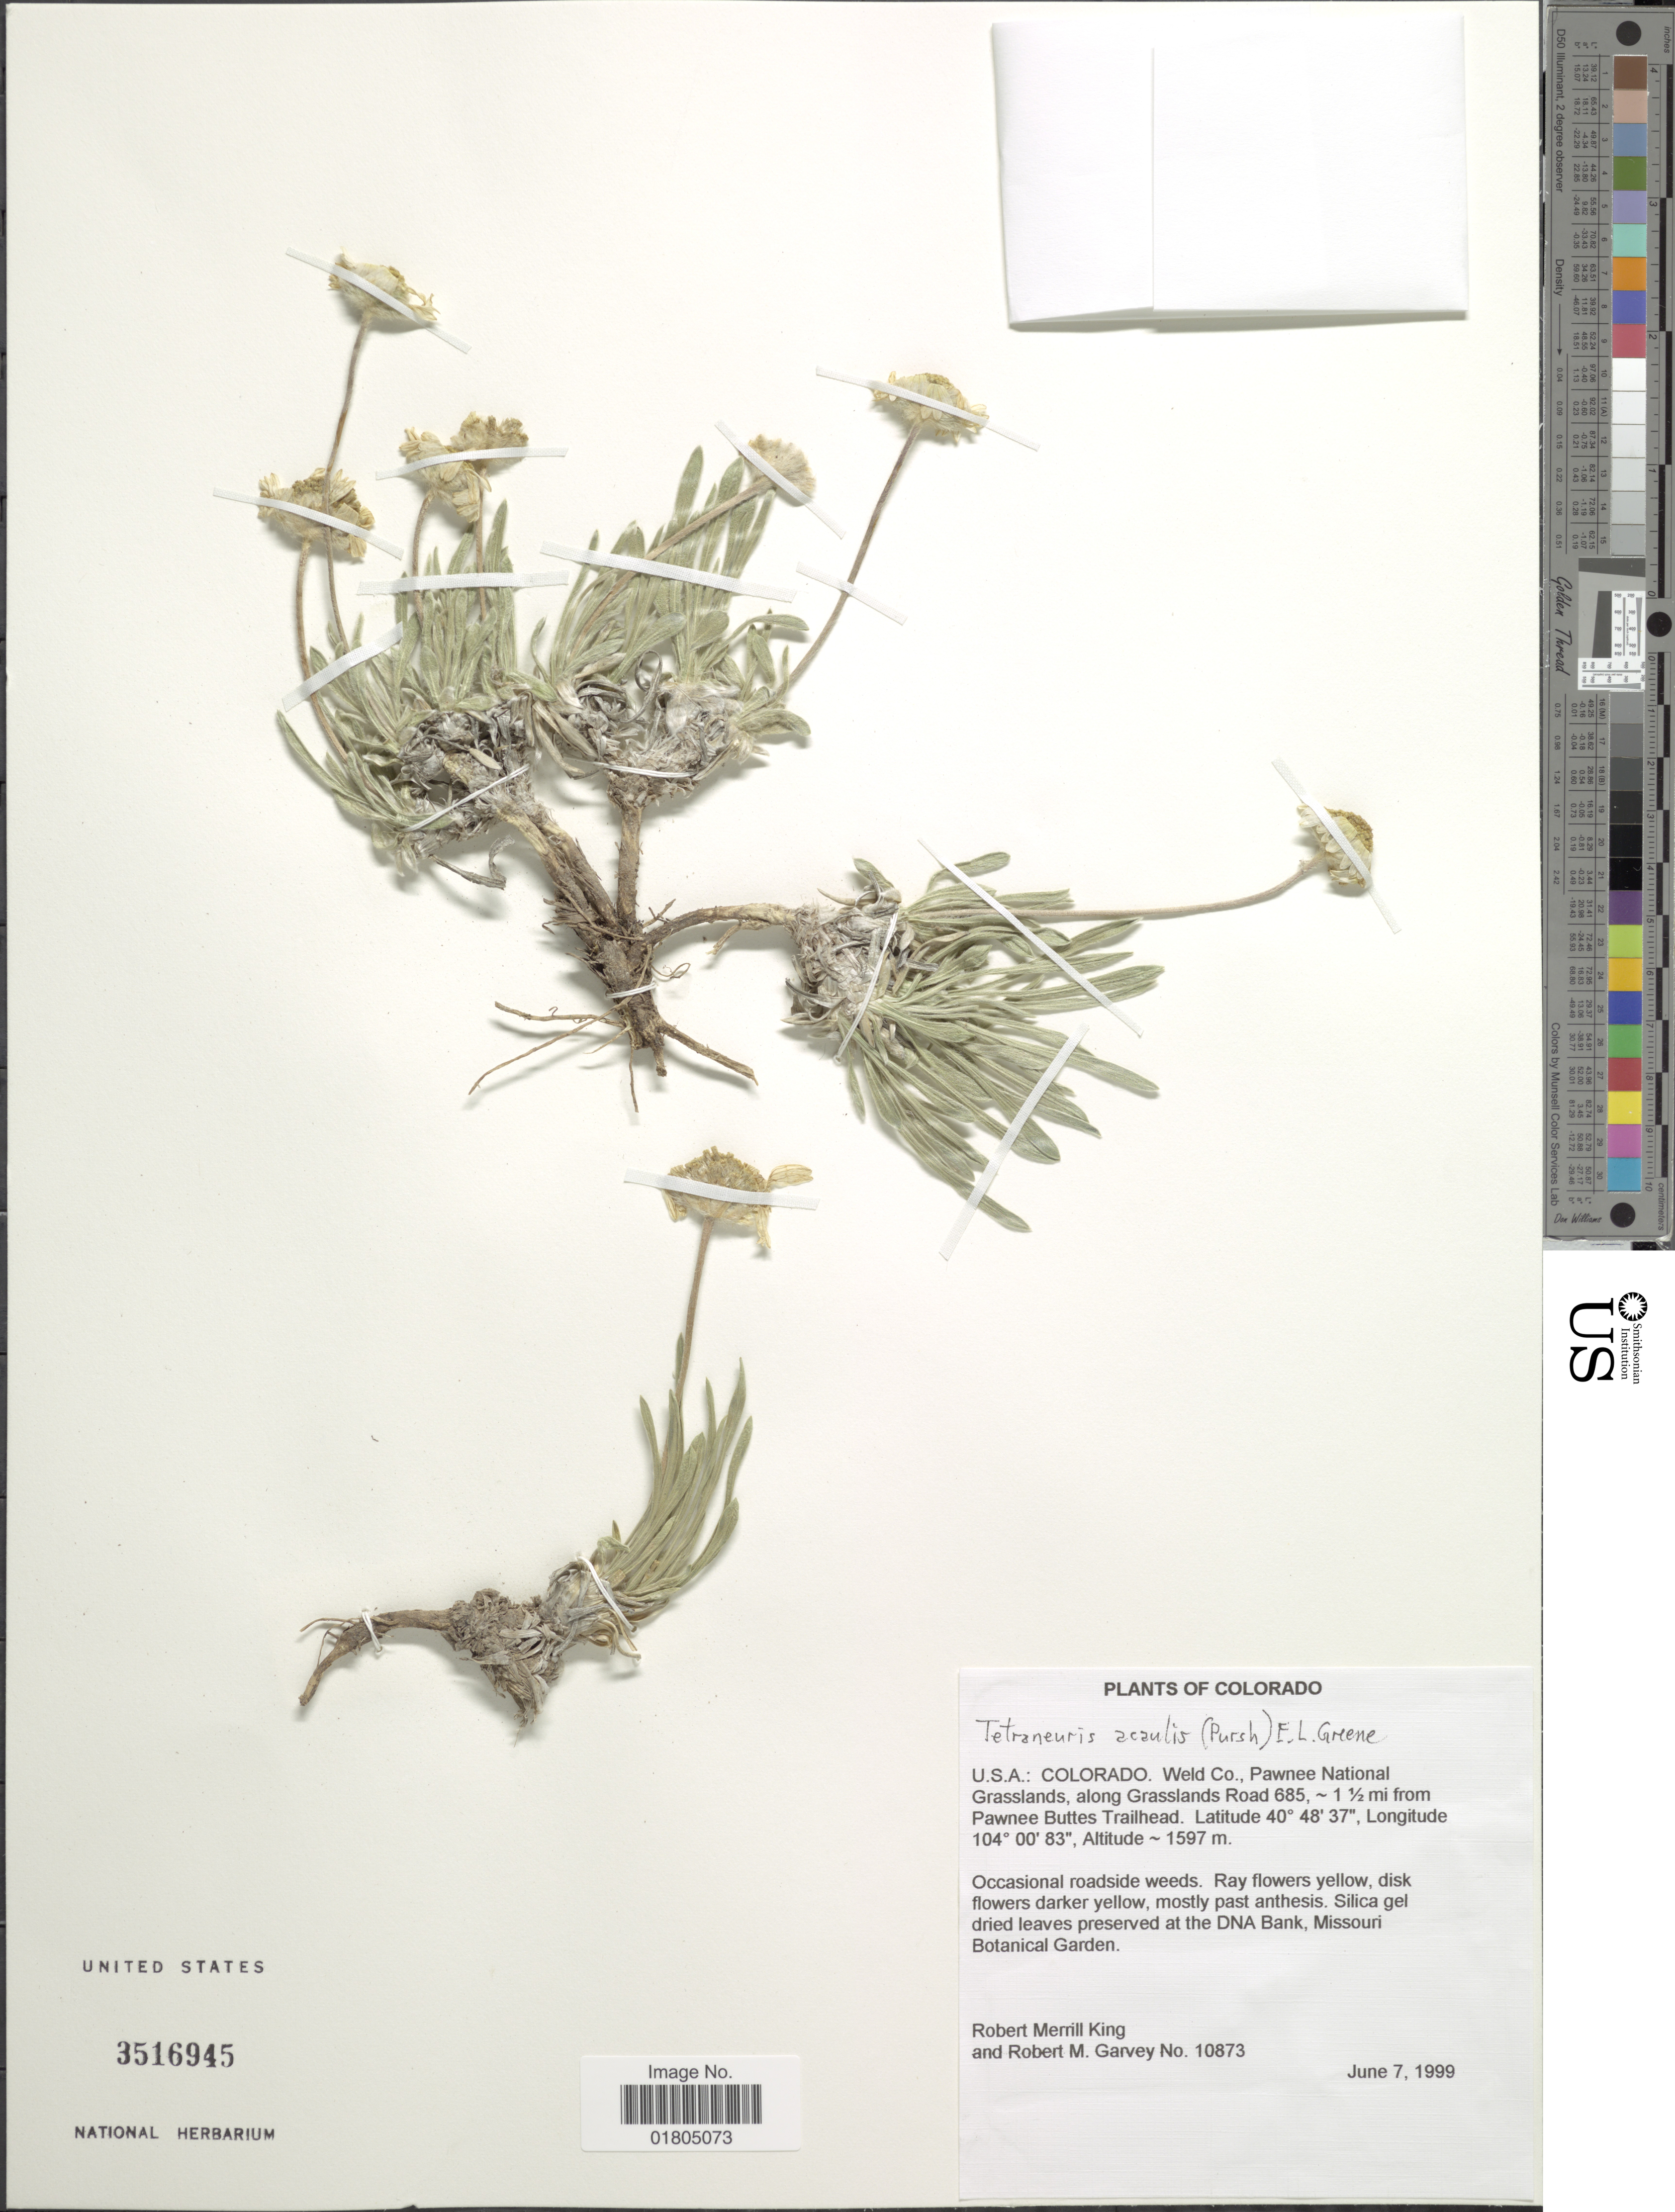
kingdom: Plantae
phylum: Tracheophyta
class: Magnoliopsida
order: Asterales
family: Asteraceae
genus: Actinea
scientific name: Actinea acaulis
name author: (Pursh) Spreng.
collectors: R. M. King & R. Garvey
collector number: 10873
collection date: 1999-06-07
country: United States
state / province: Colorado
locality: Weld Co., Pawnee National Grasslands, along Grasslands Road 685, 1½ mi from Pawnee Buttes Trailhead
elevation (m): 1597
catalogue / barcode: US 3516945